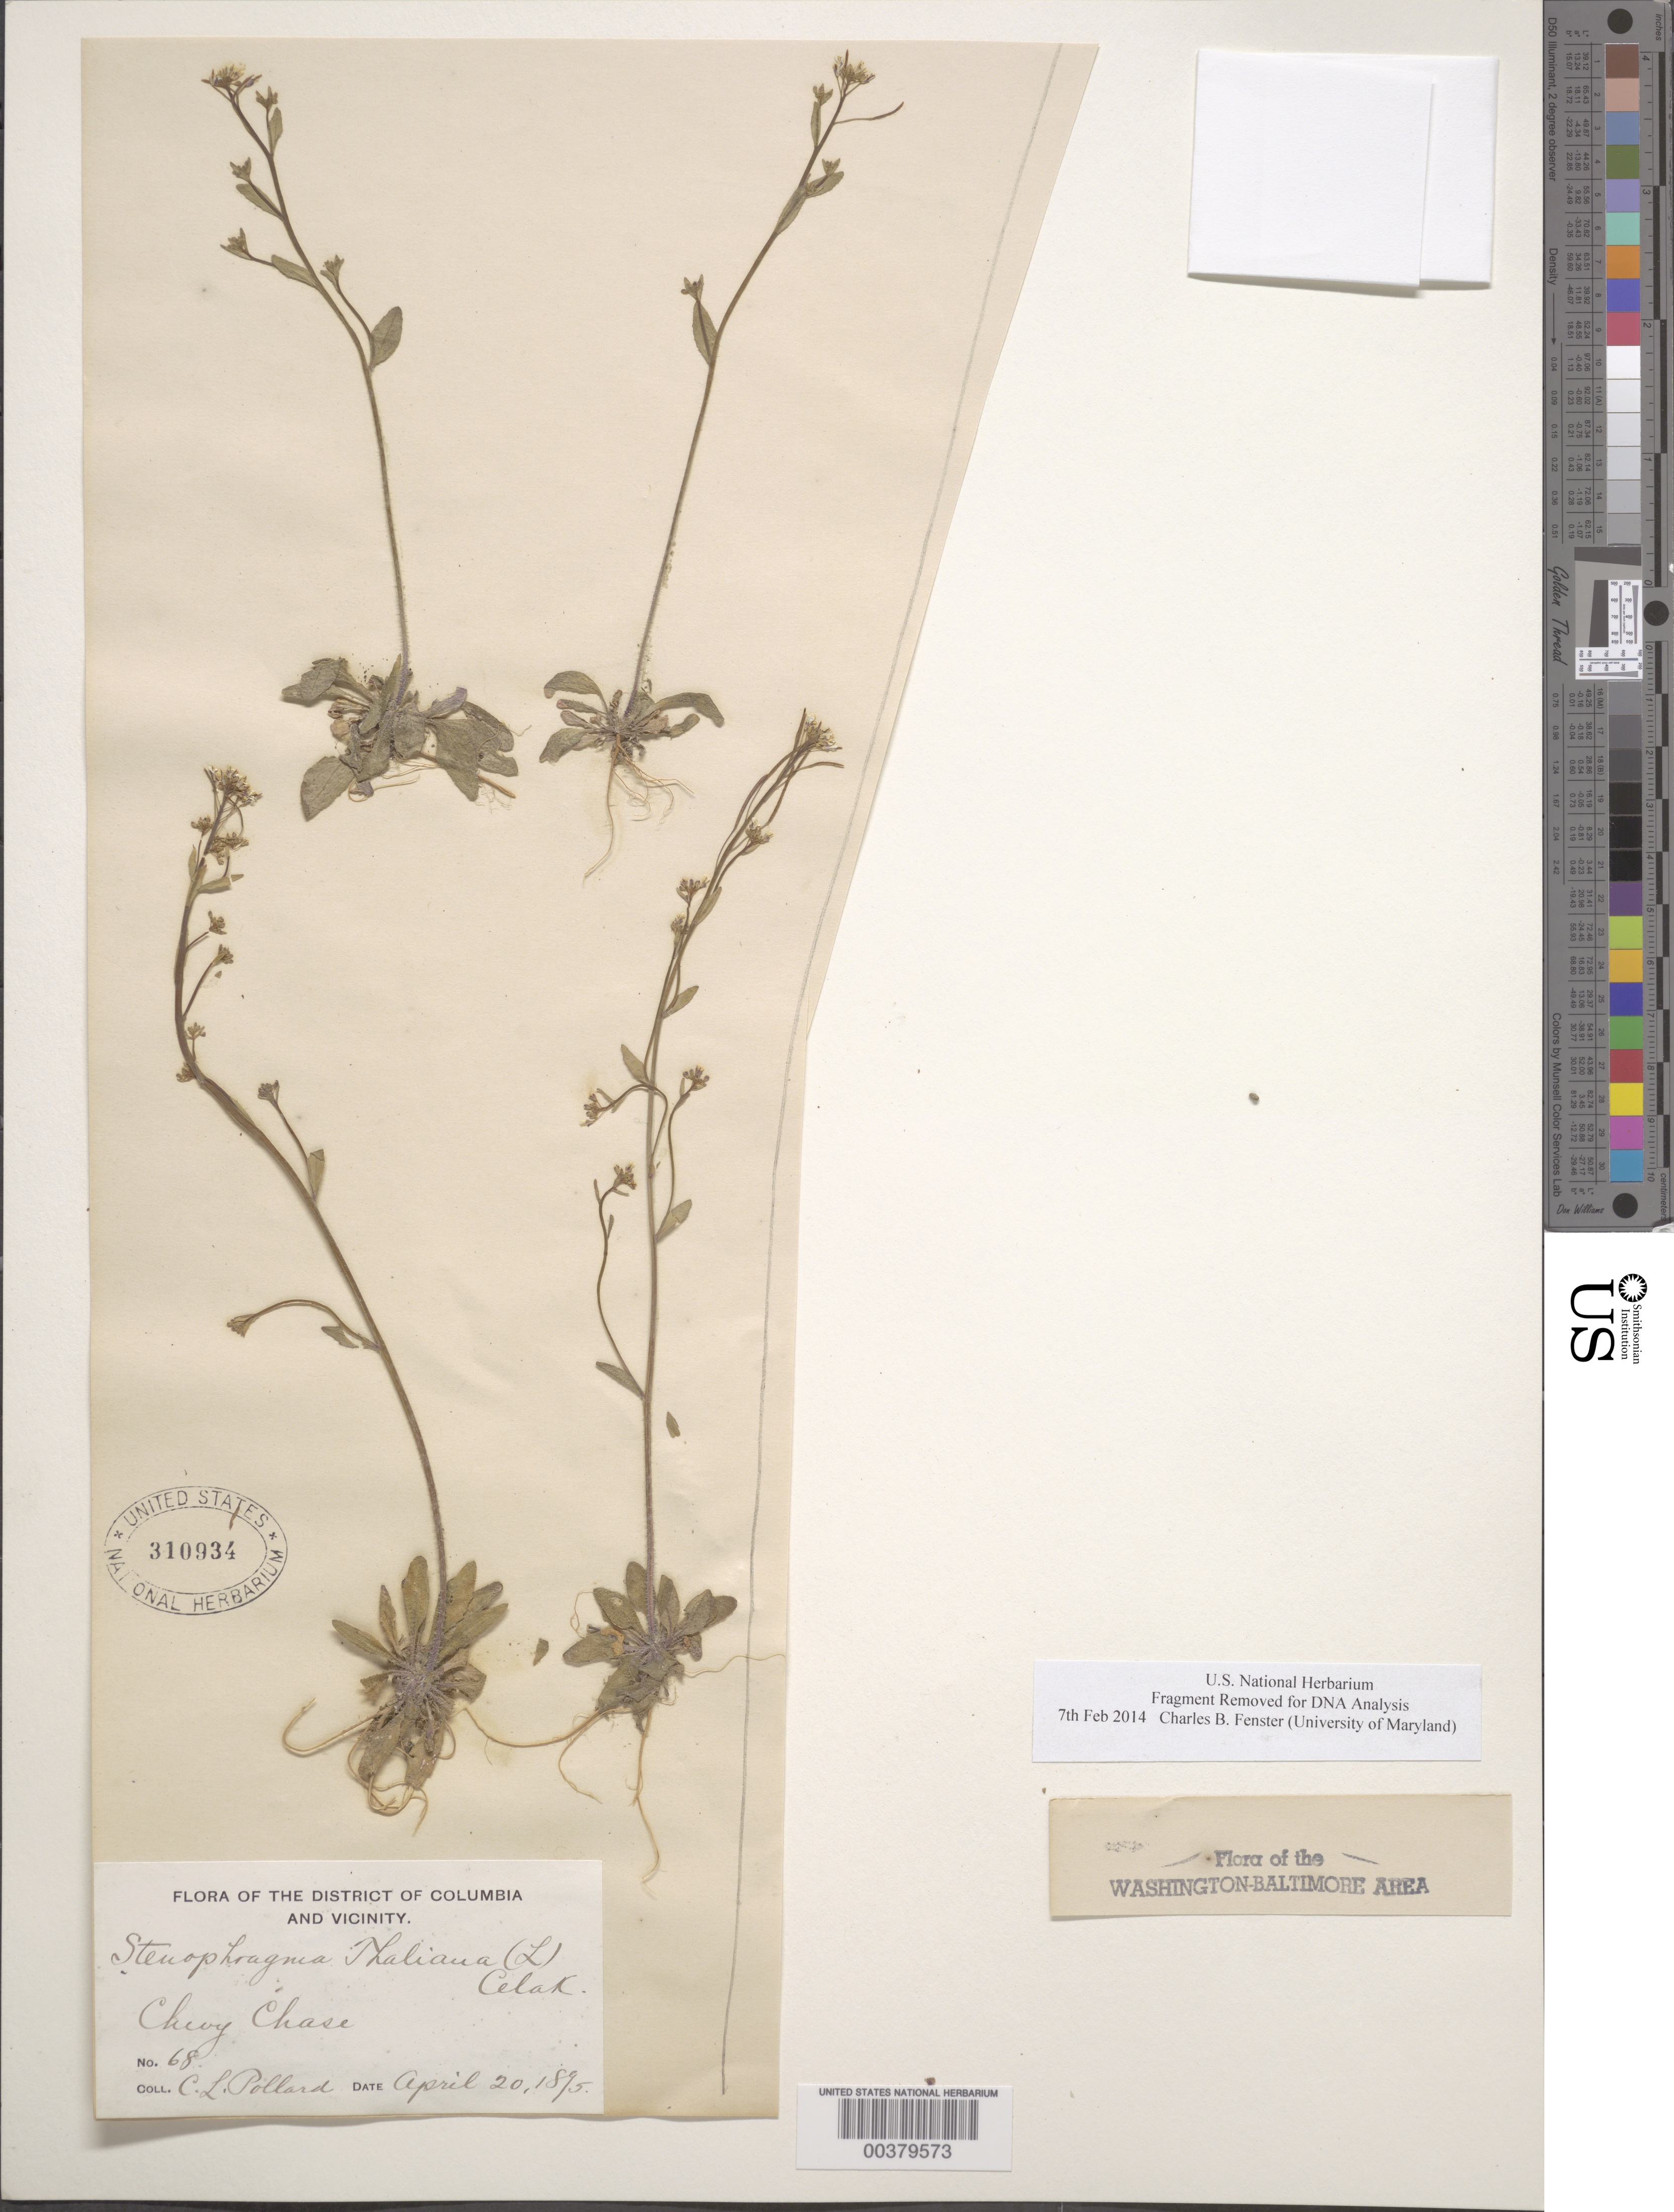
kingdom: Plantae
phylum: Tracheophyta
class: Magnoliopsida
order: Brassicales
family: Brassicaceae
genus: Arabidopsis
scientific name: Arabidopsis thaliana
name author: (L.) Heynh.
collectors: C. L. Pollard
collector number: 68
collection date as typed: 20 Apr 1895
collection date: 1895-04-20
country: United States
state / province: District of Columbia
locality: Chevy Chase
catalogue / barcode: US 310934